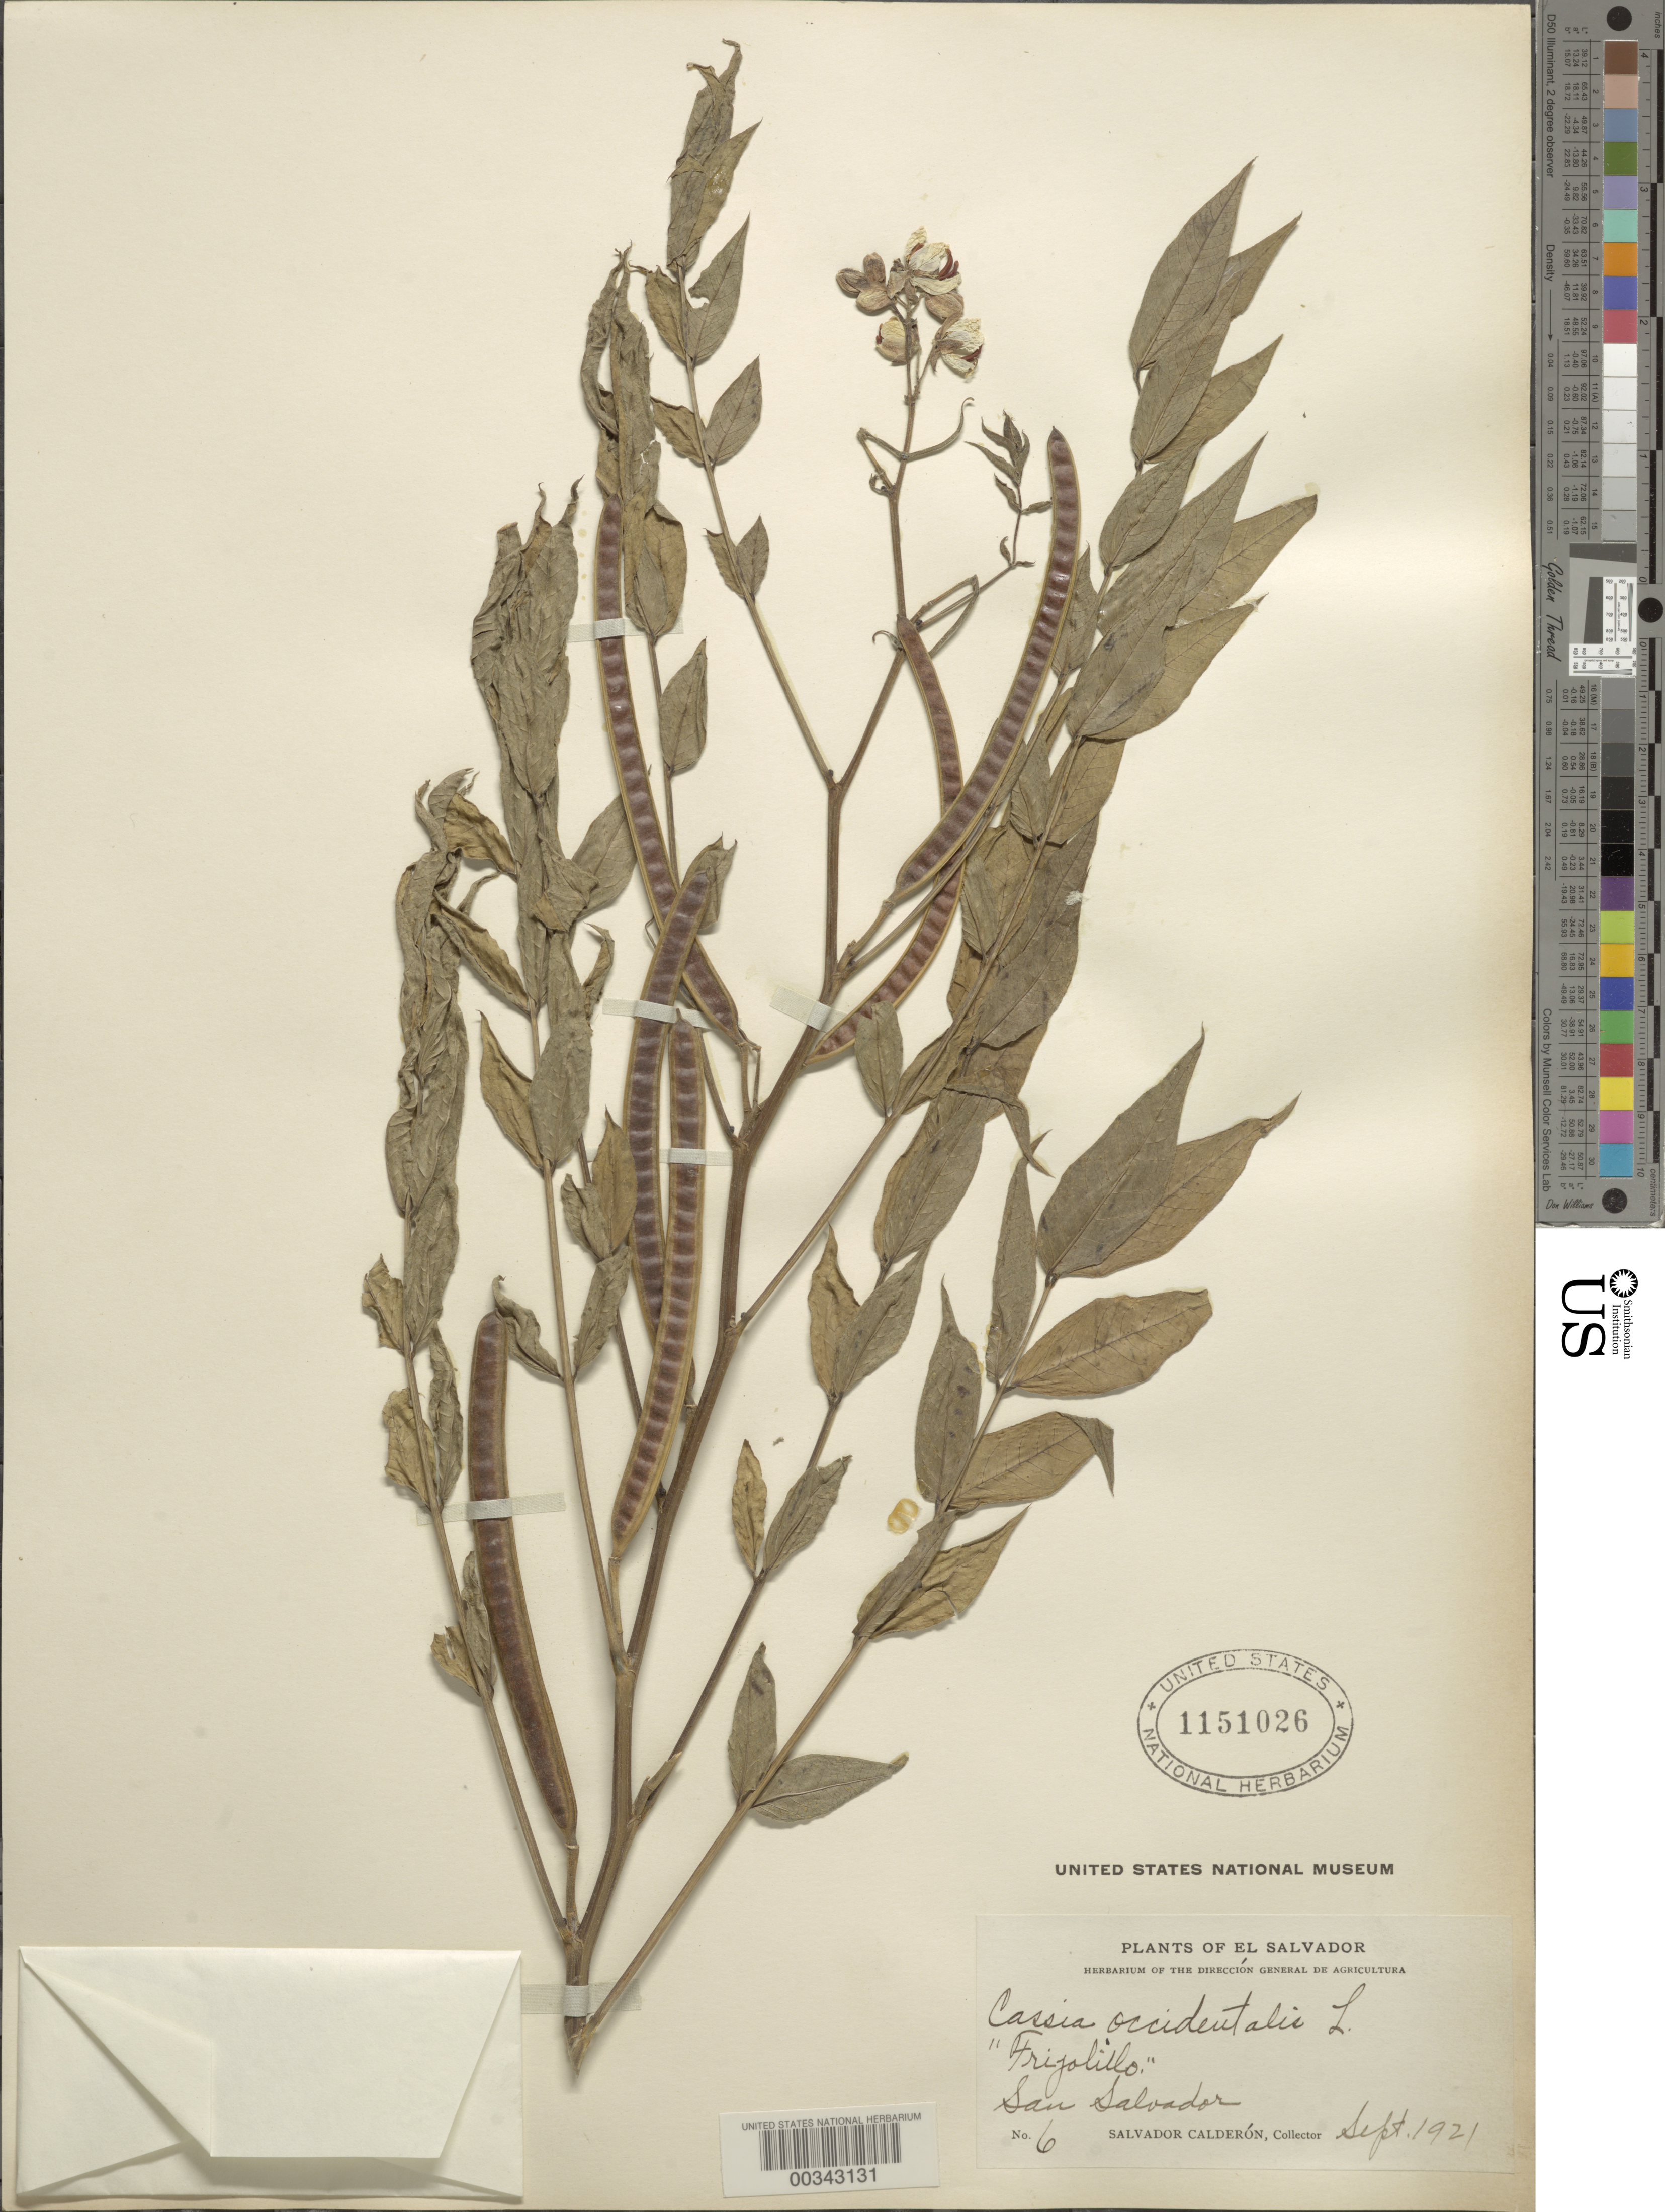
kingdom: Plantae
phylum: Tracheophyta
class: Magnoliopsida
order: Fabales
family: Fabaceae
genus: Senna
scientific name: Senna occidentalis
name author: (L.) Link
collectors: S. Calderón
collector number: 6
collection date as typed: Sep 1921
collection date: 1921-09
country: El Salvador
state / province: San Salvador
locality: Vicinity of san salvador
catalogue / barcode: US 1151026